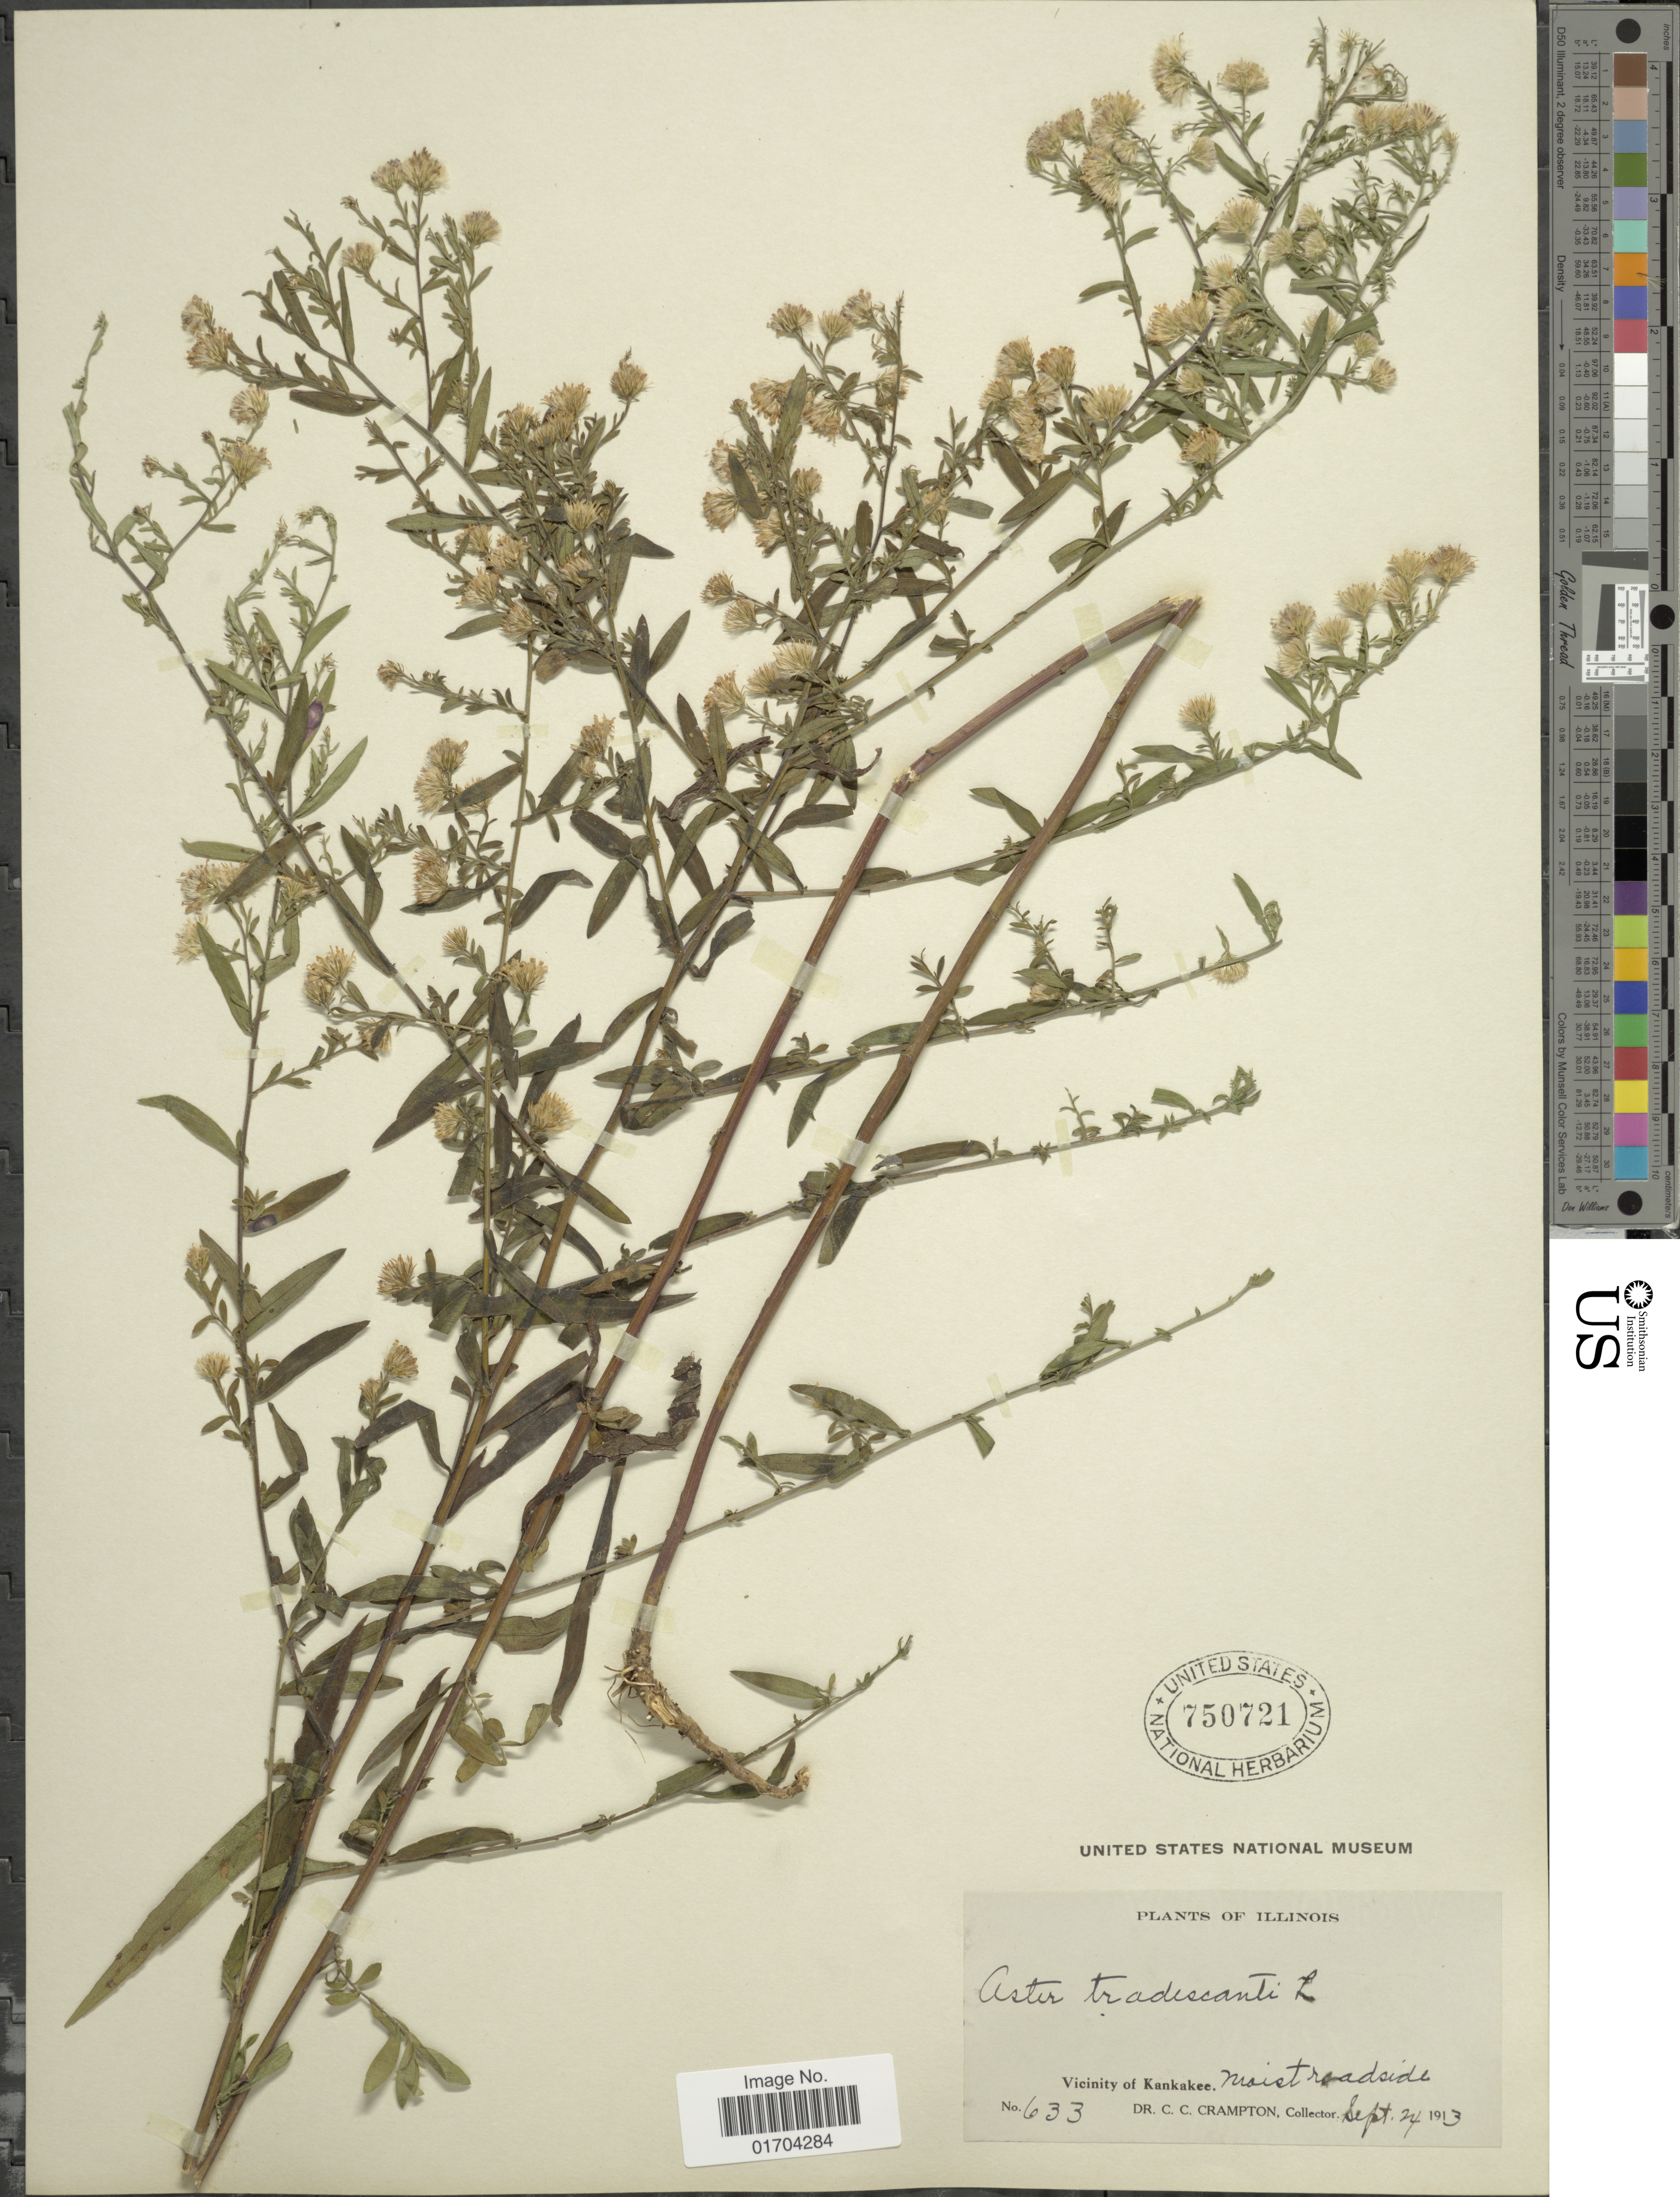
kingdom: Plantae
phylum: Tracheophyta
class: Magnoliopsida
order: Asterales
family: Asteraceae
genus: Symphyotrichum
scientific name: Symphyotrichum sp.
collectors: C. Crampton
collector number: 633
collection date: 1913-09-24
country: United States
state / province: Illinois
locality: Vicinity of Kankakee.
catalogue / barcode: US 750721